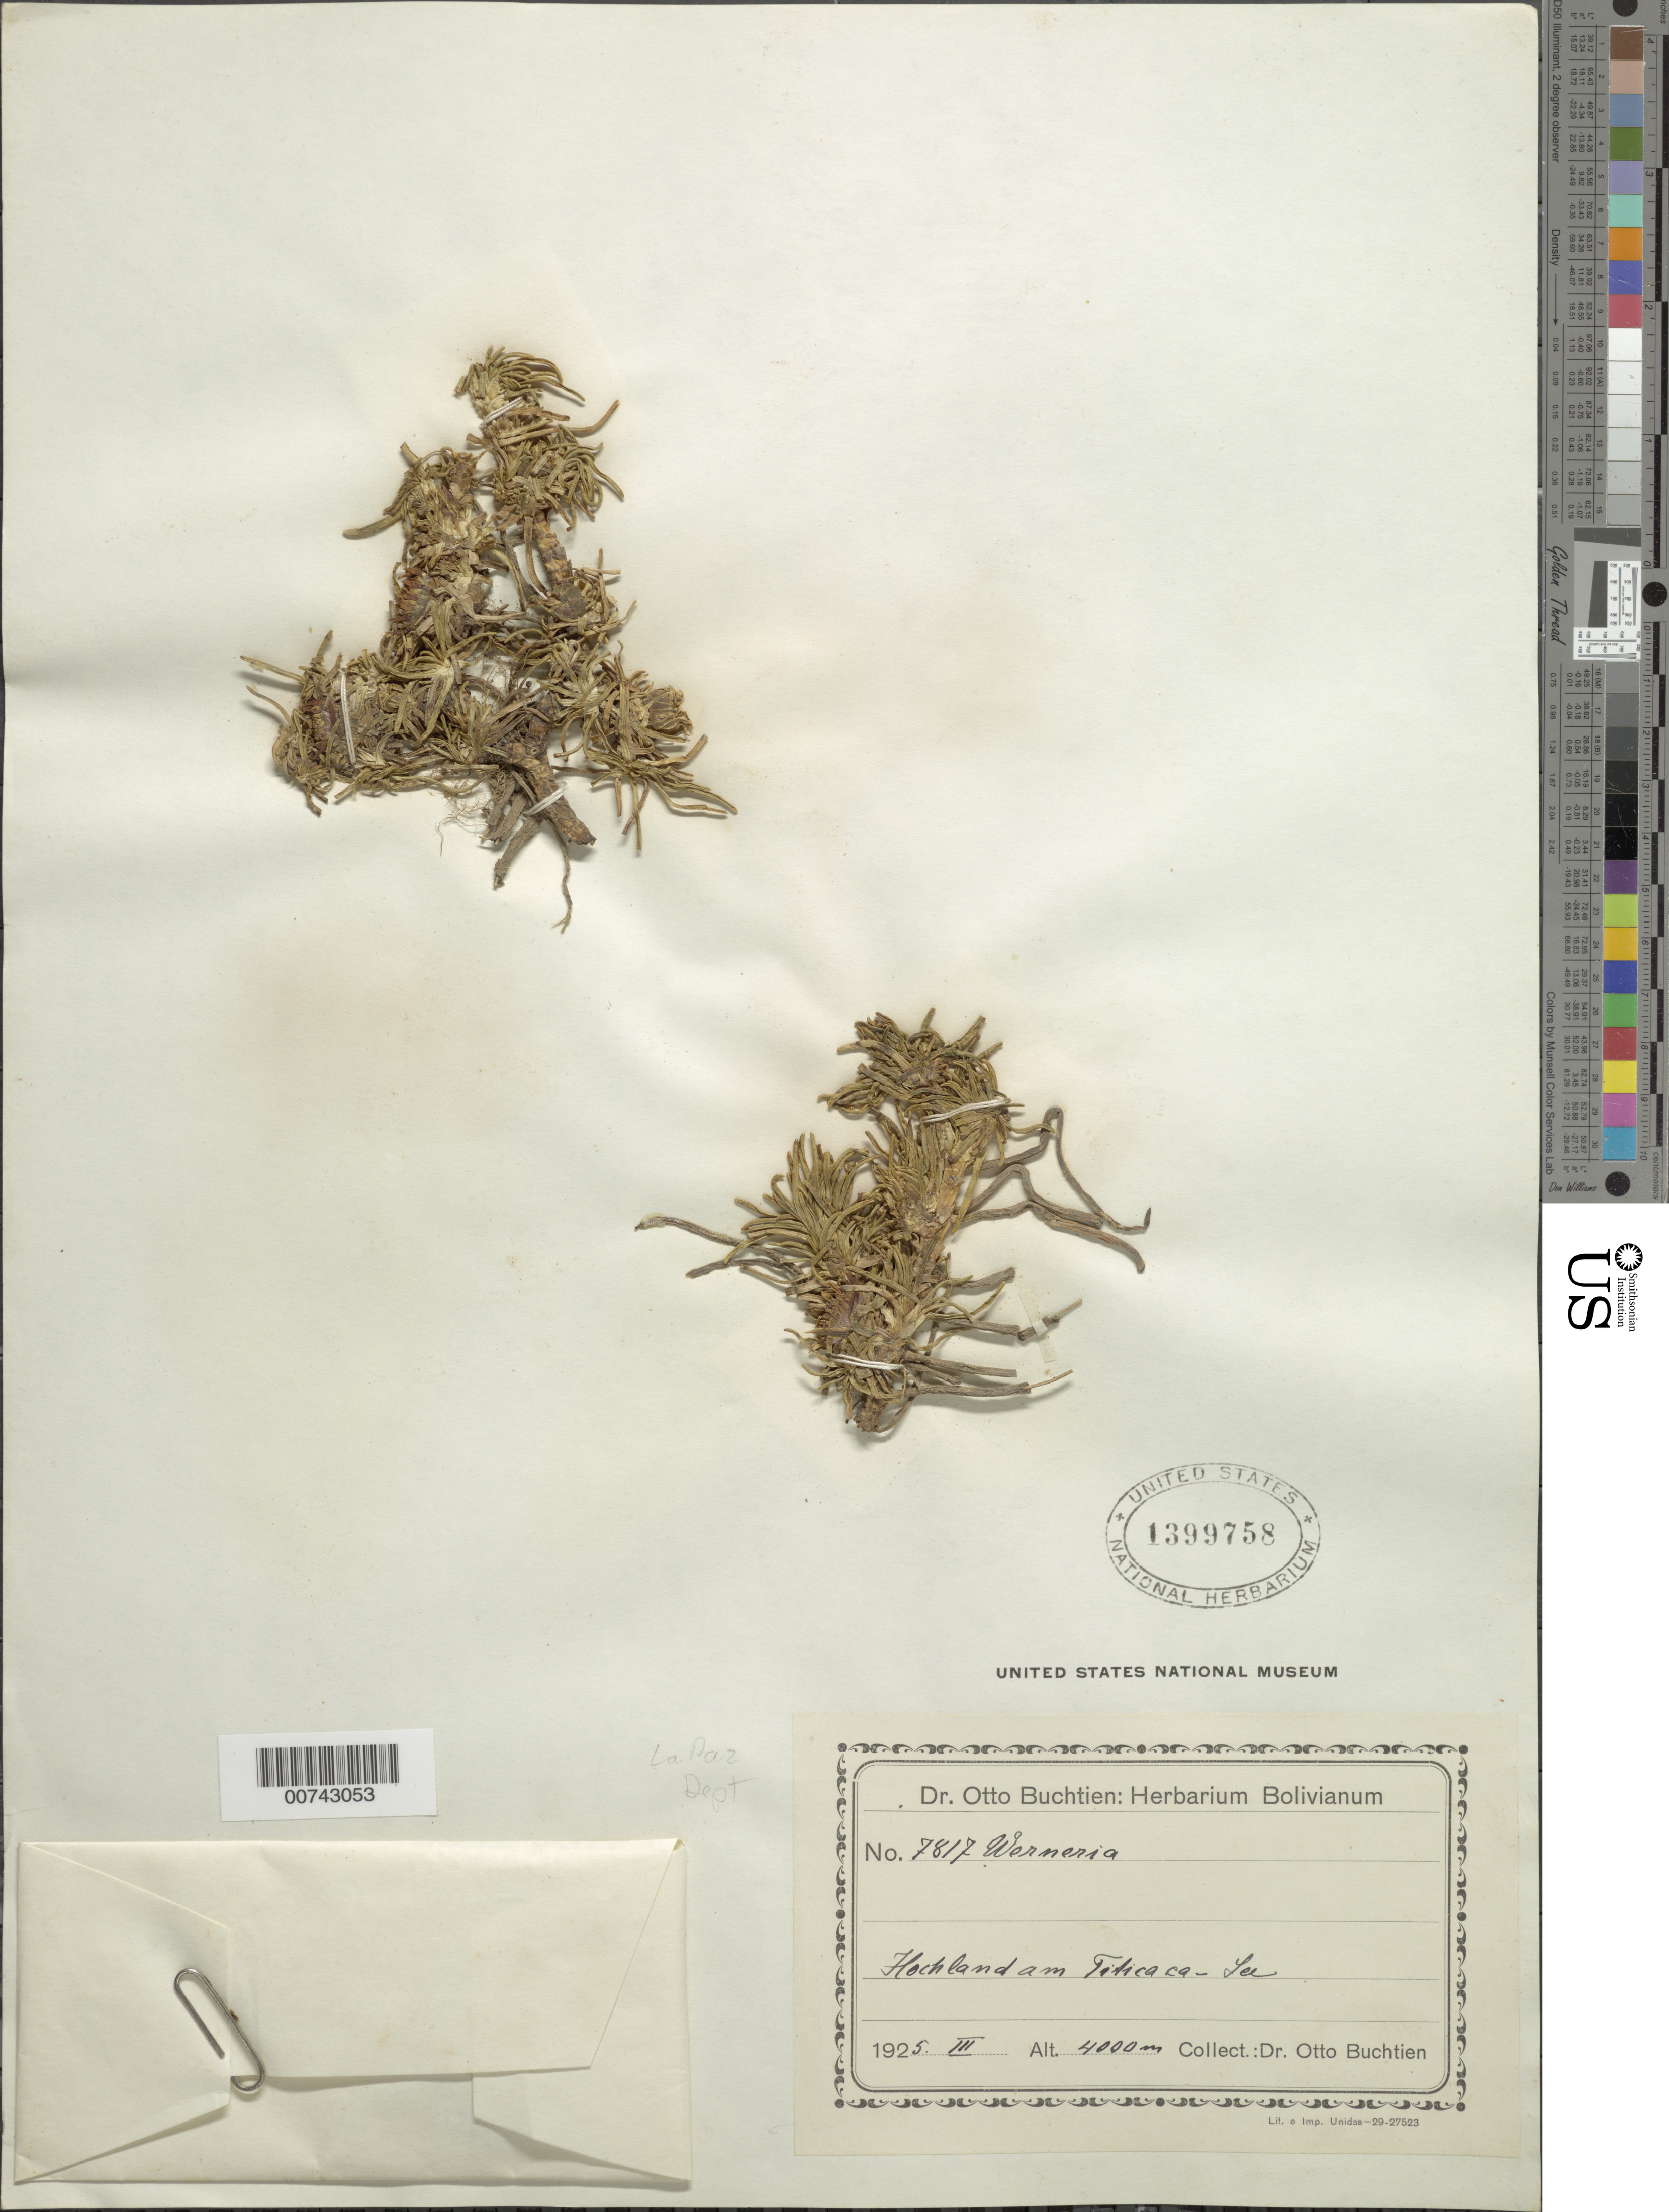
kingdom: Plantae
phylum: Tracheophyta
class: Magnoliopsida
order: Asterales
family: Asteraceae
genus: Werneria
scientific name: Werneria orbignyana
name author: Wedd.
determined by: Calvo, Joel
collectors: O. Buchtien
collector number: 7817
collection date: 1925-03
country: Bolivia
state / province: La Paz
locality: Hochland am Titicaca-La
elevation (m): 4000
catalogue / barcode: US 1399758